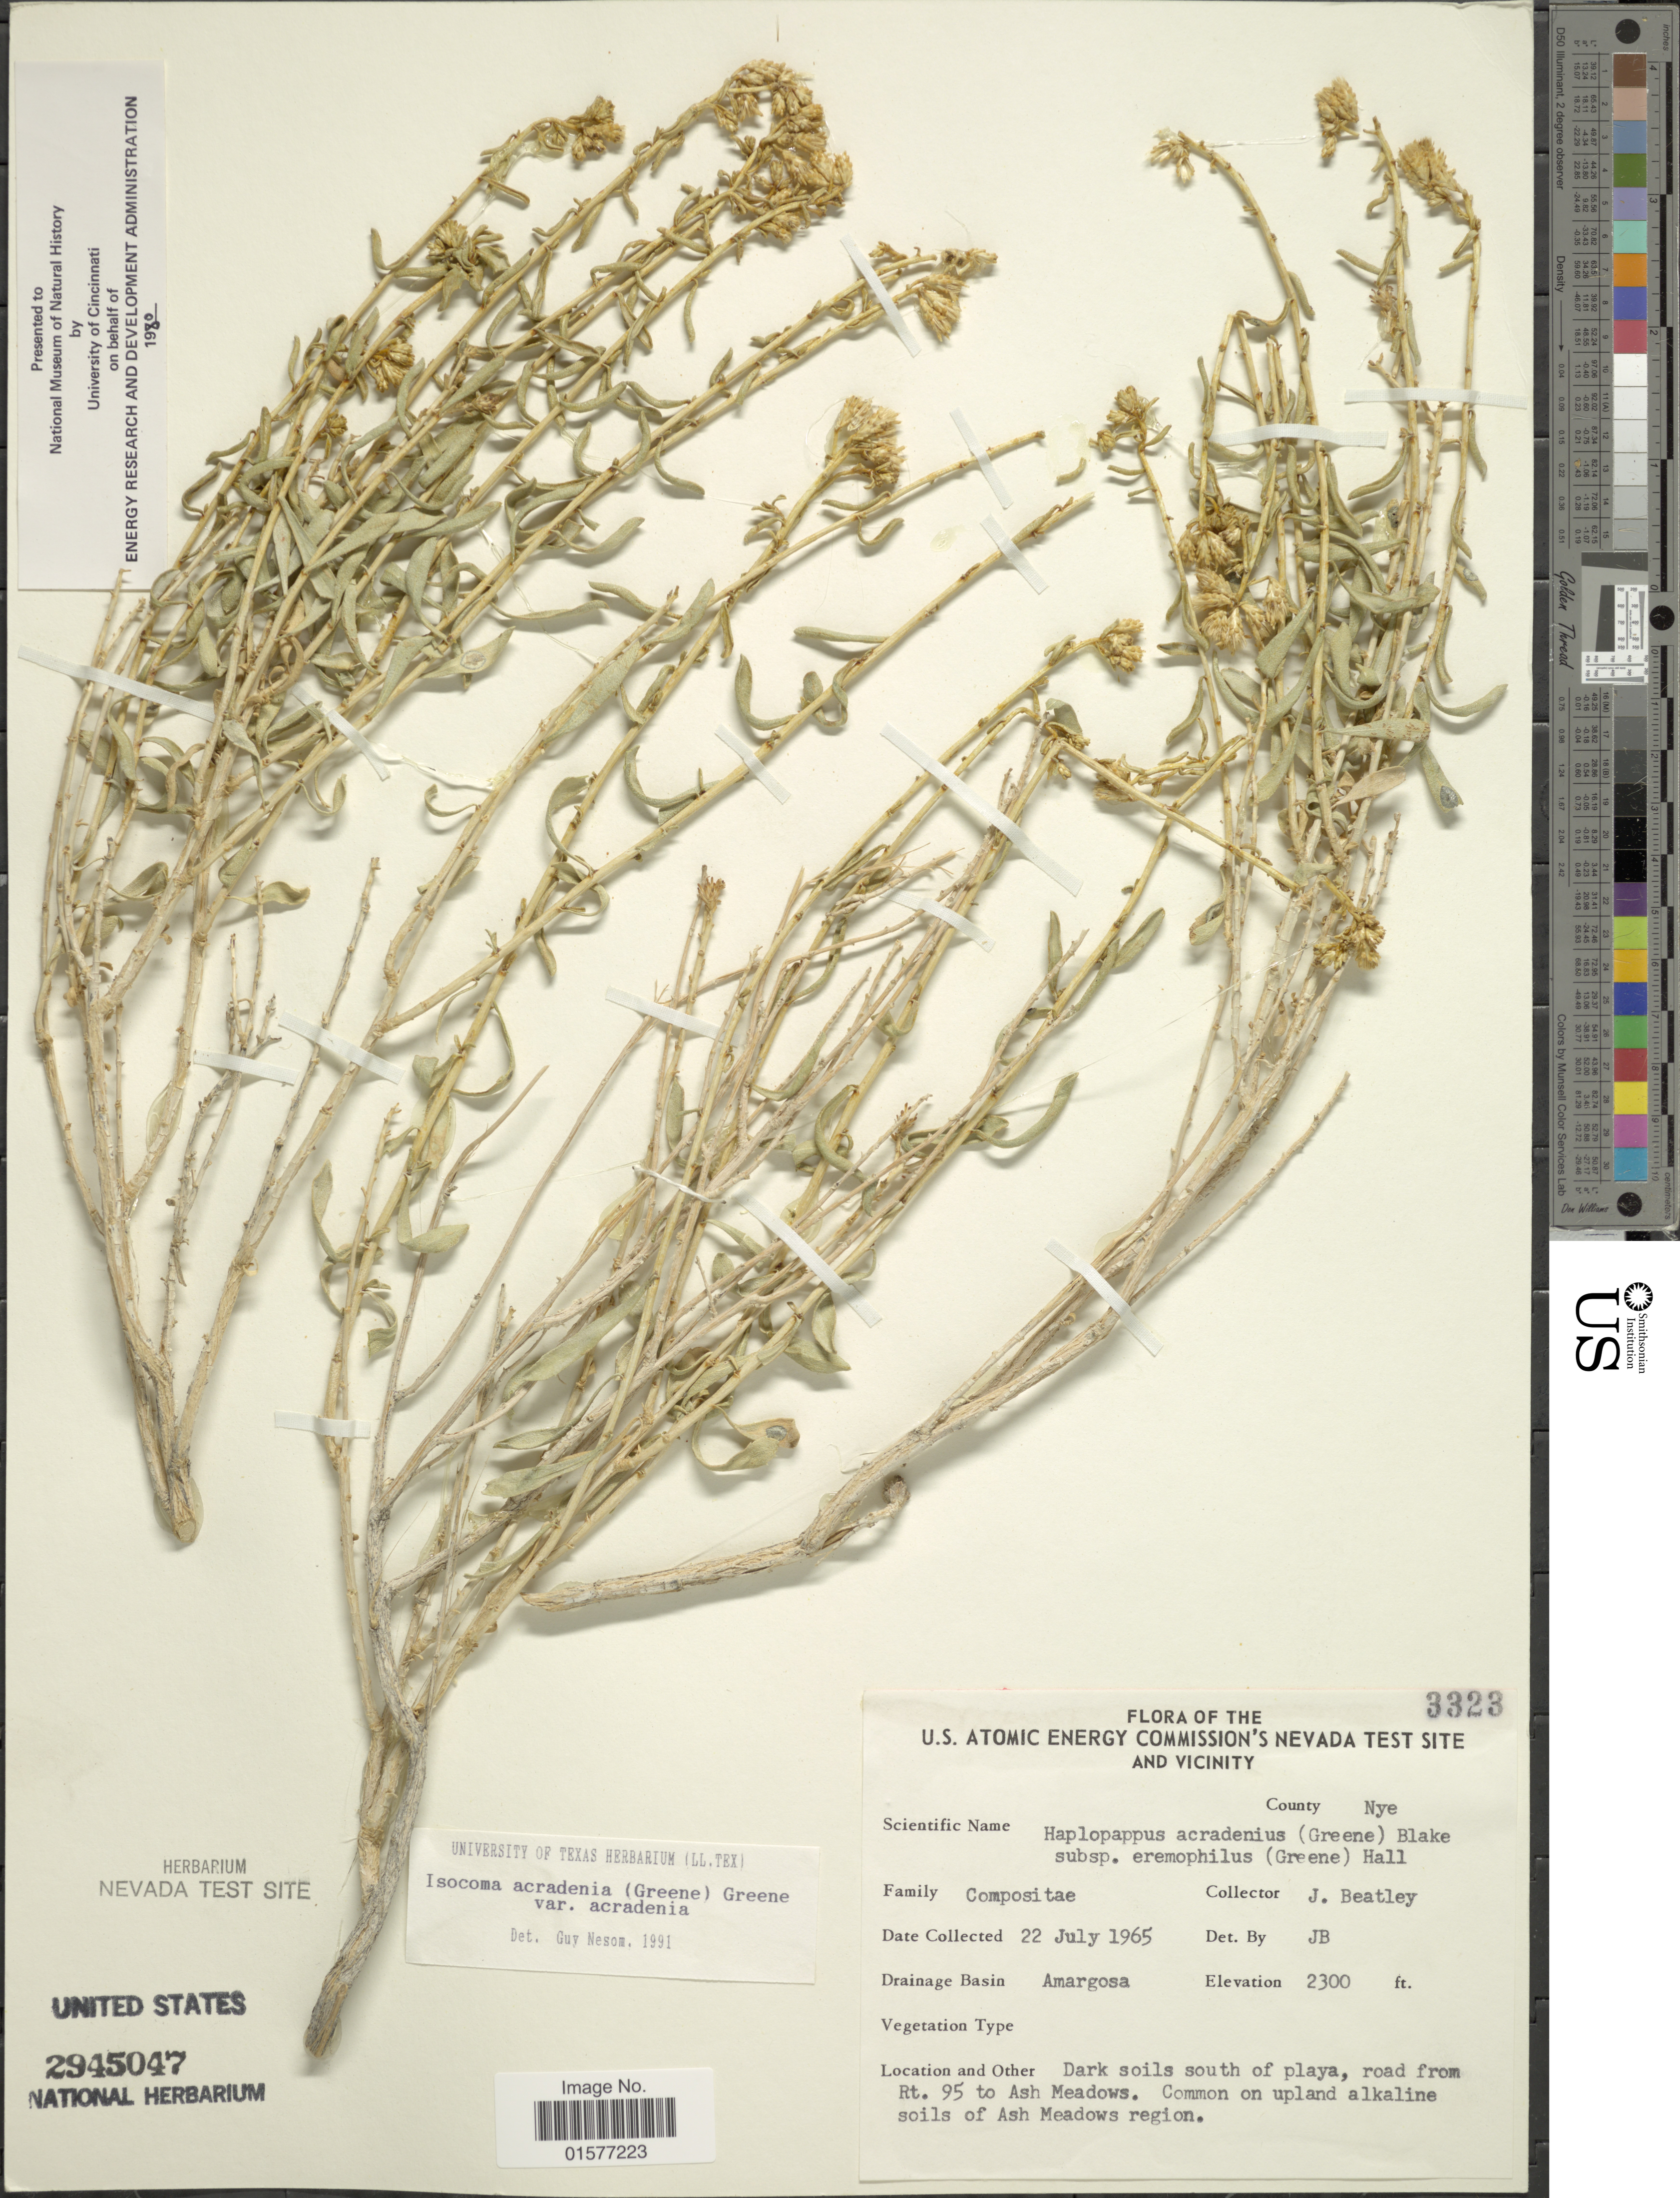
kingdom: Plantae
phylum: Tracheophyta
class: Magnoliopsida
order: Asterales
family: Asteraceae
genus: Isocoma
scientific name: Isocoma acradenia var. acradenia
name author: (Greene) Greene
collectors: J. C. Beatley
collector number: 3323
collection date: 1965-07-22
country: United States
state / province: Nevada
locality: U.S. Atomic Energy Commission's Nevada Test Site And Vicinity, County Nye, Drainage Basin Amargosa, Dark soil soils south of playa, road from Rt. 95 to Ash Meadows, Common on upland alkaline soils of Ash Meadows region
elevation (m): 701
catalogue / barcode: US 2945047